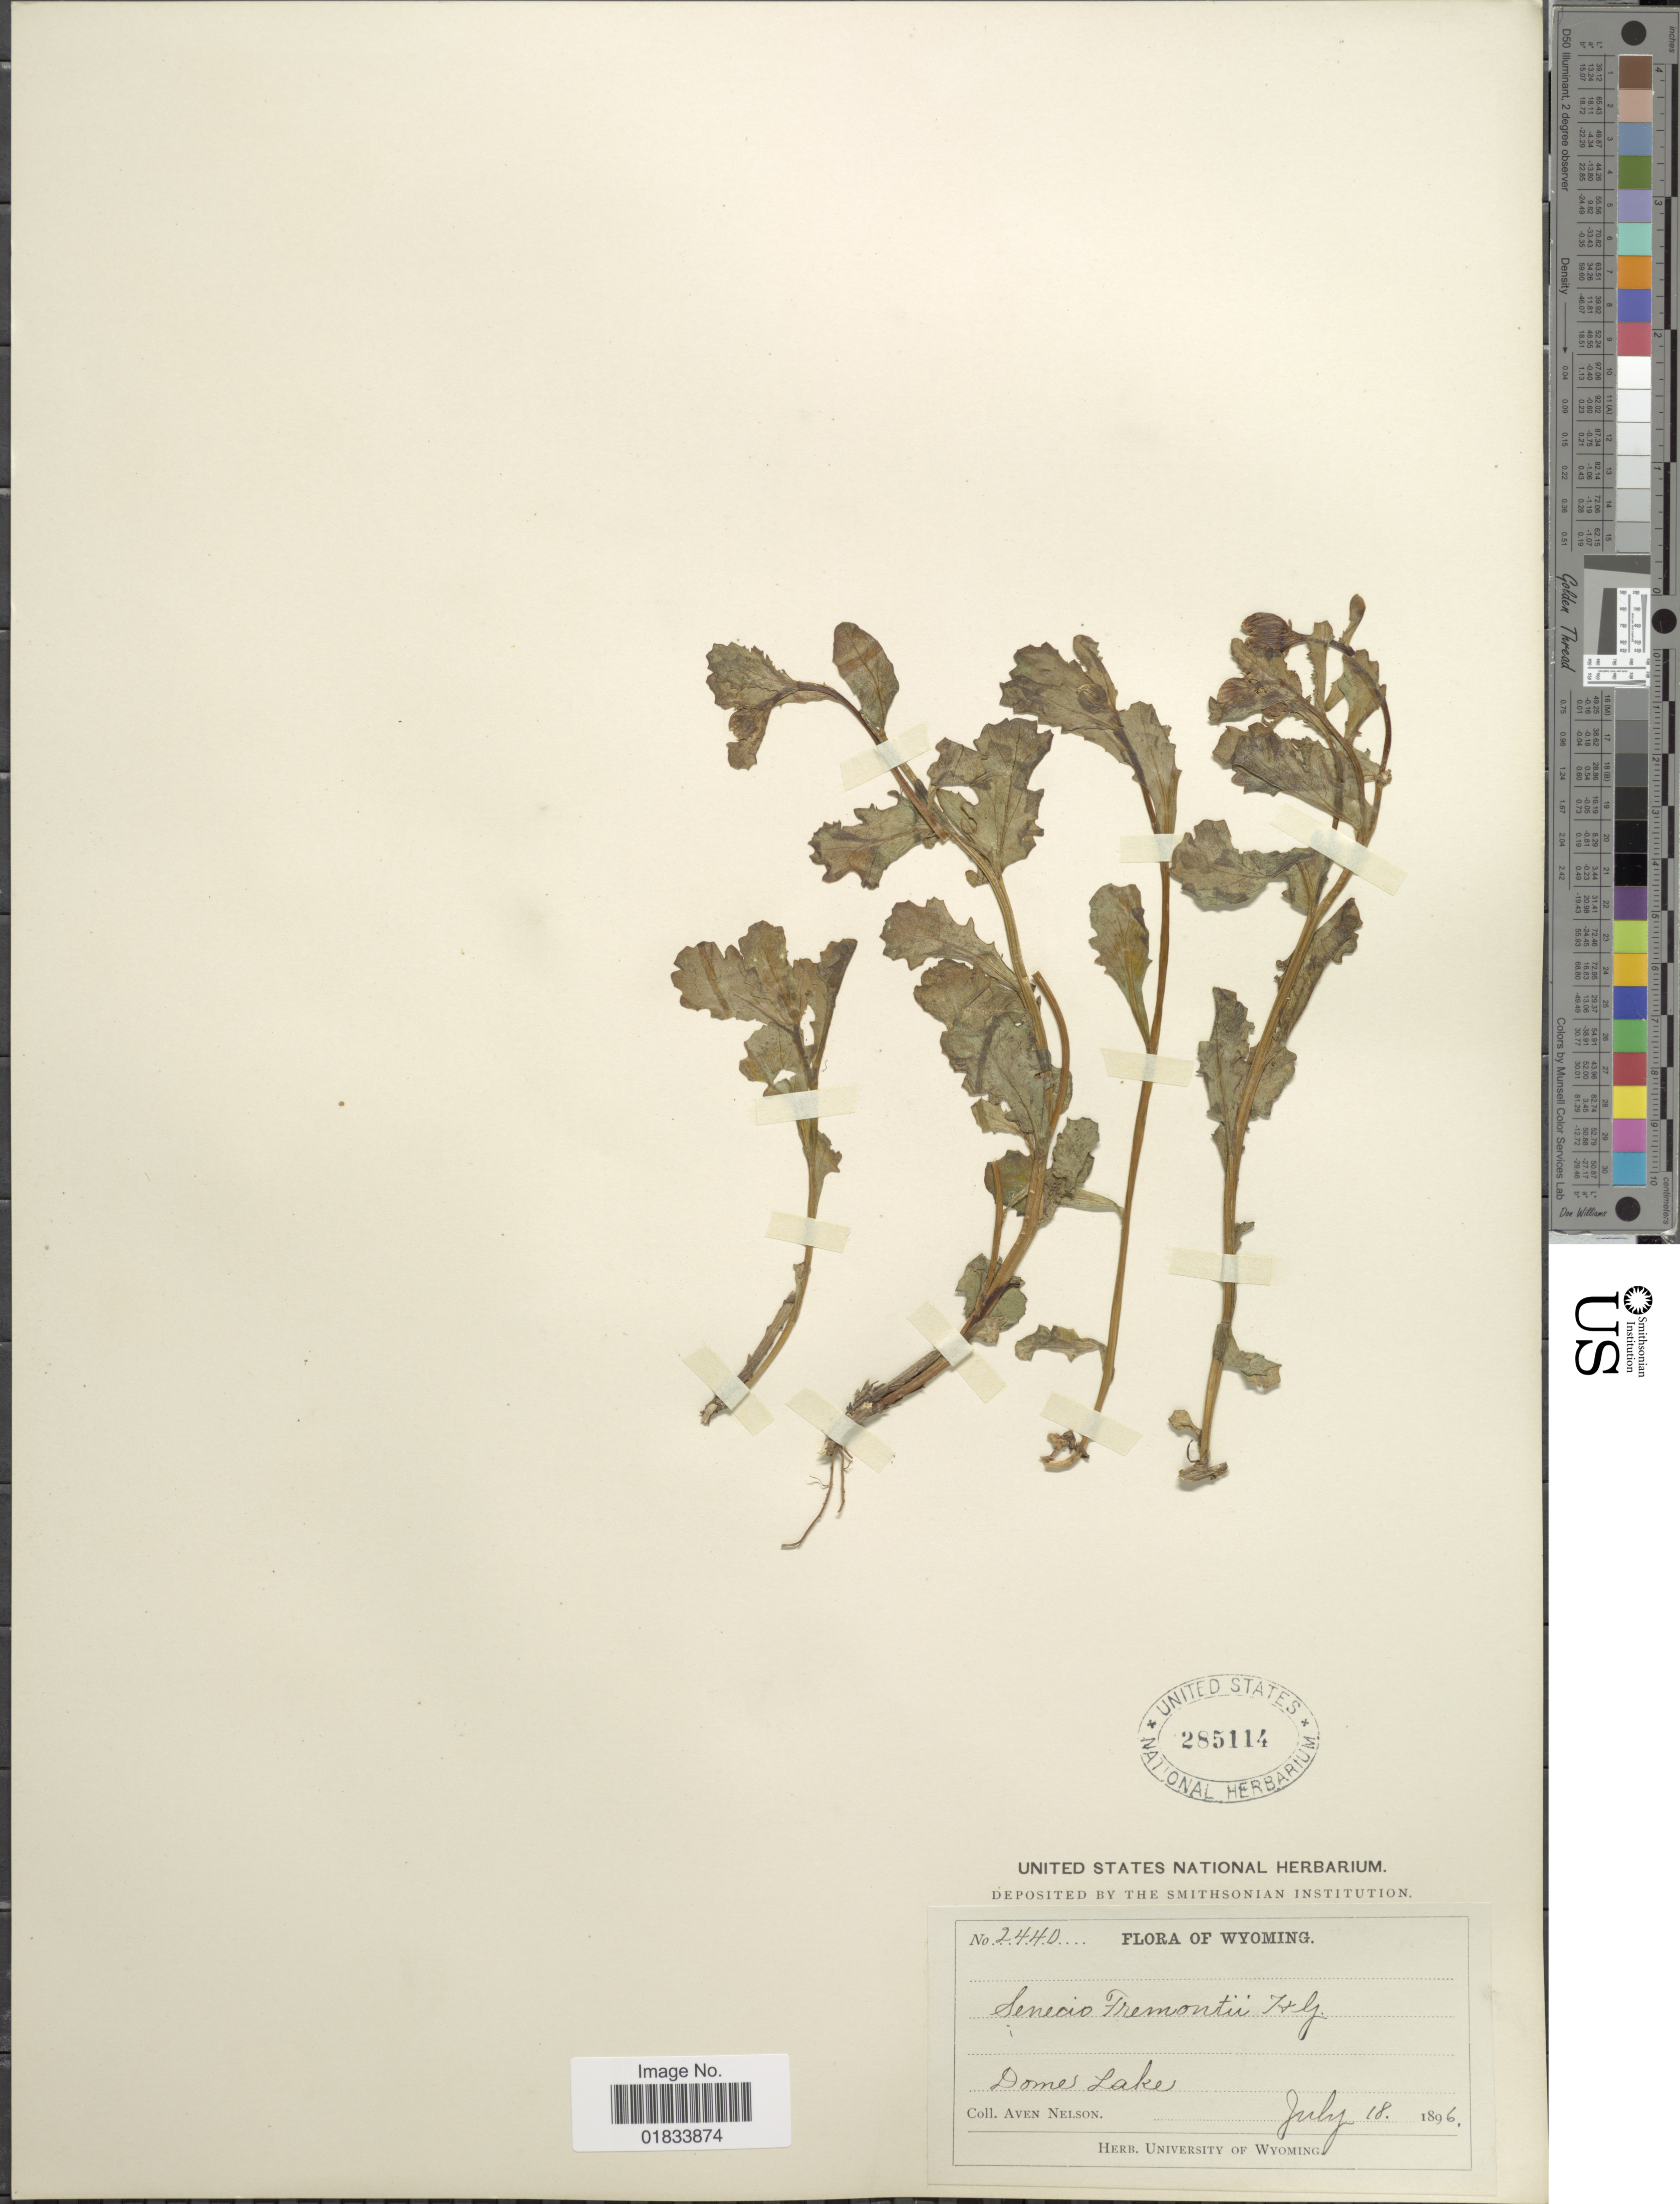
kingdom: Plantae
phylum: Tracheophyta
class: Magnoliopsida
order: Asterales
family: Asteraceae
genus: Senecio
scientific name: Senecio fremontii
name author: Torr. & A. Gray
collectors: A. Nelson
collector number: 2440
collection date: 1896-07-18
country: United States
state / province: Wyoming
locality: Dome Lake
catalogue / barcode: US 285114